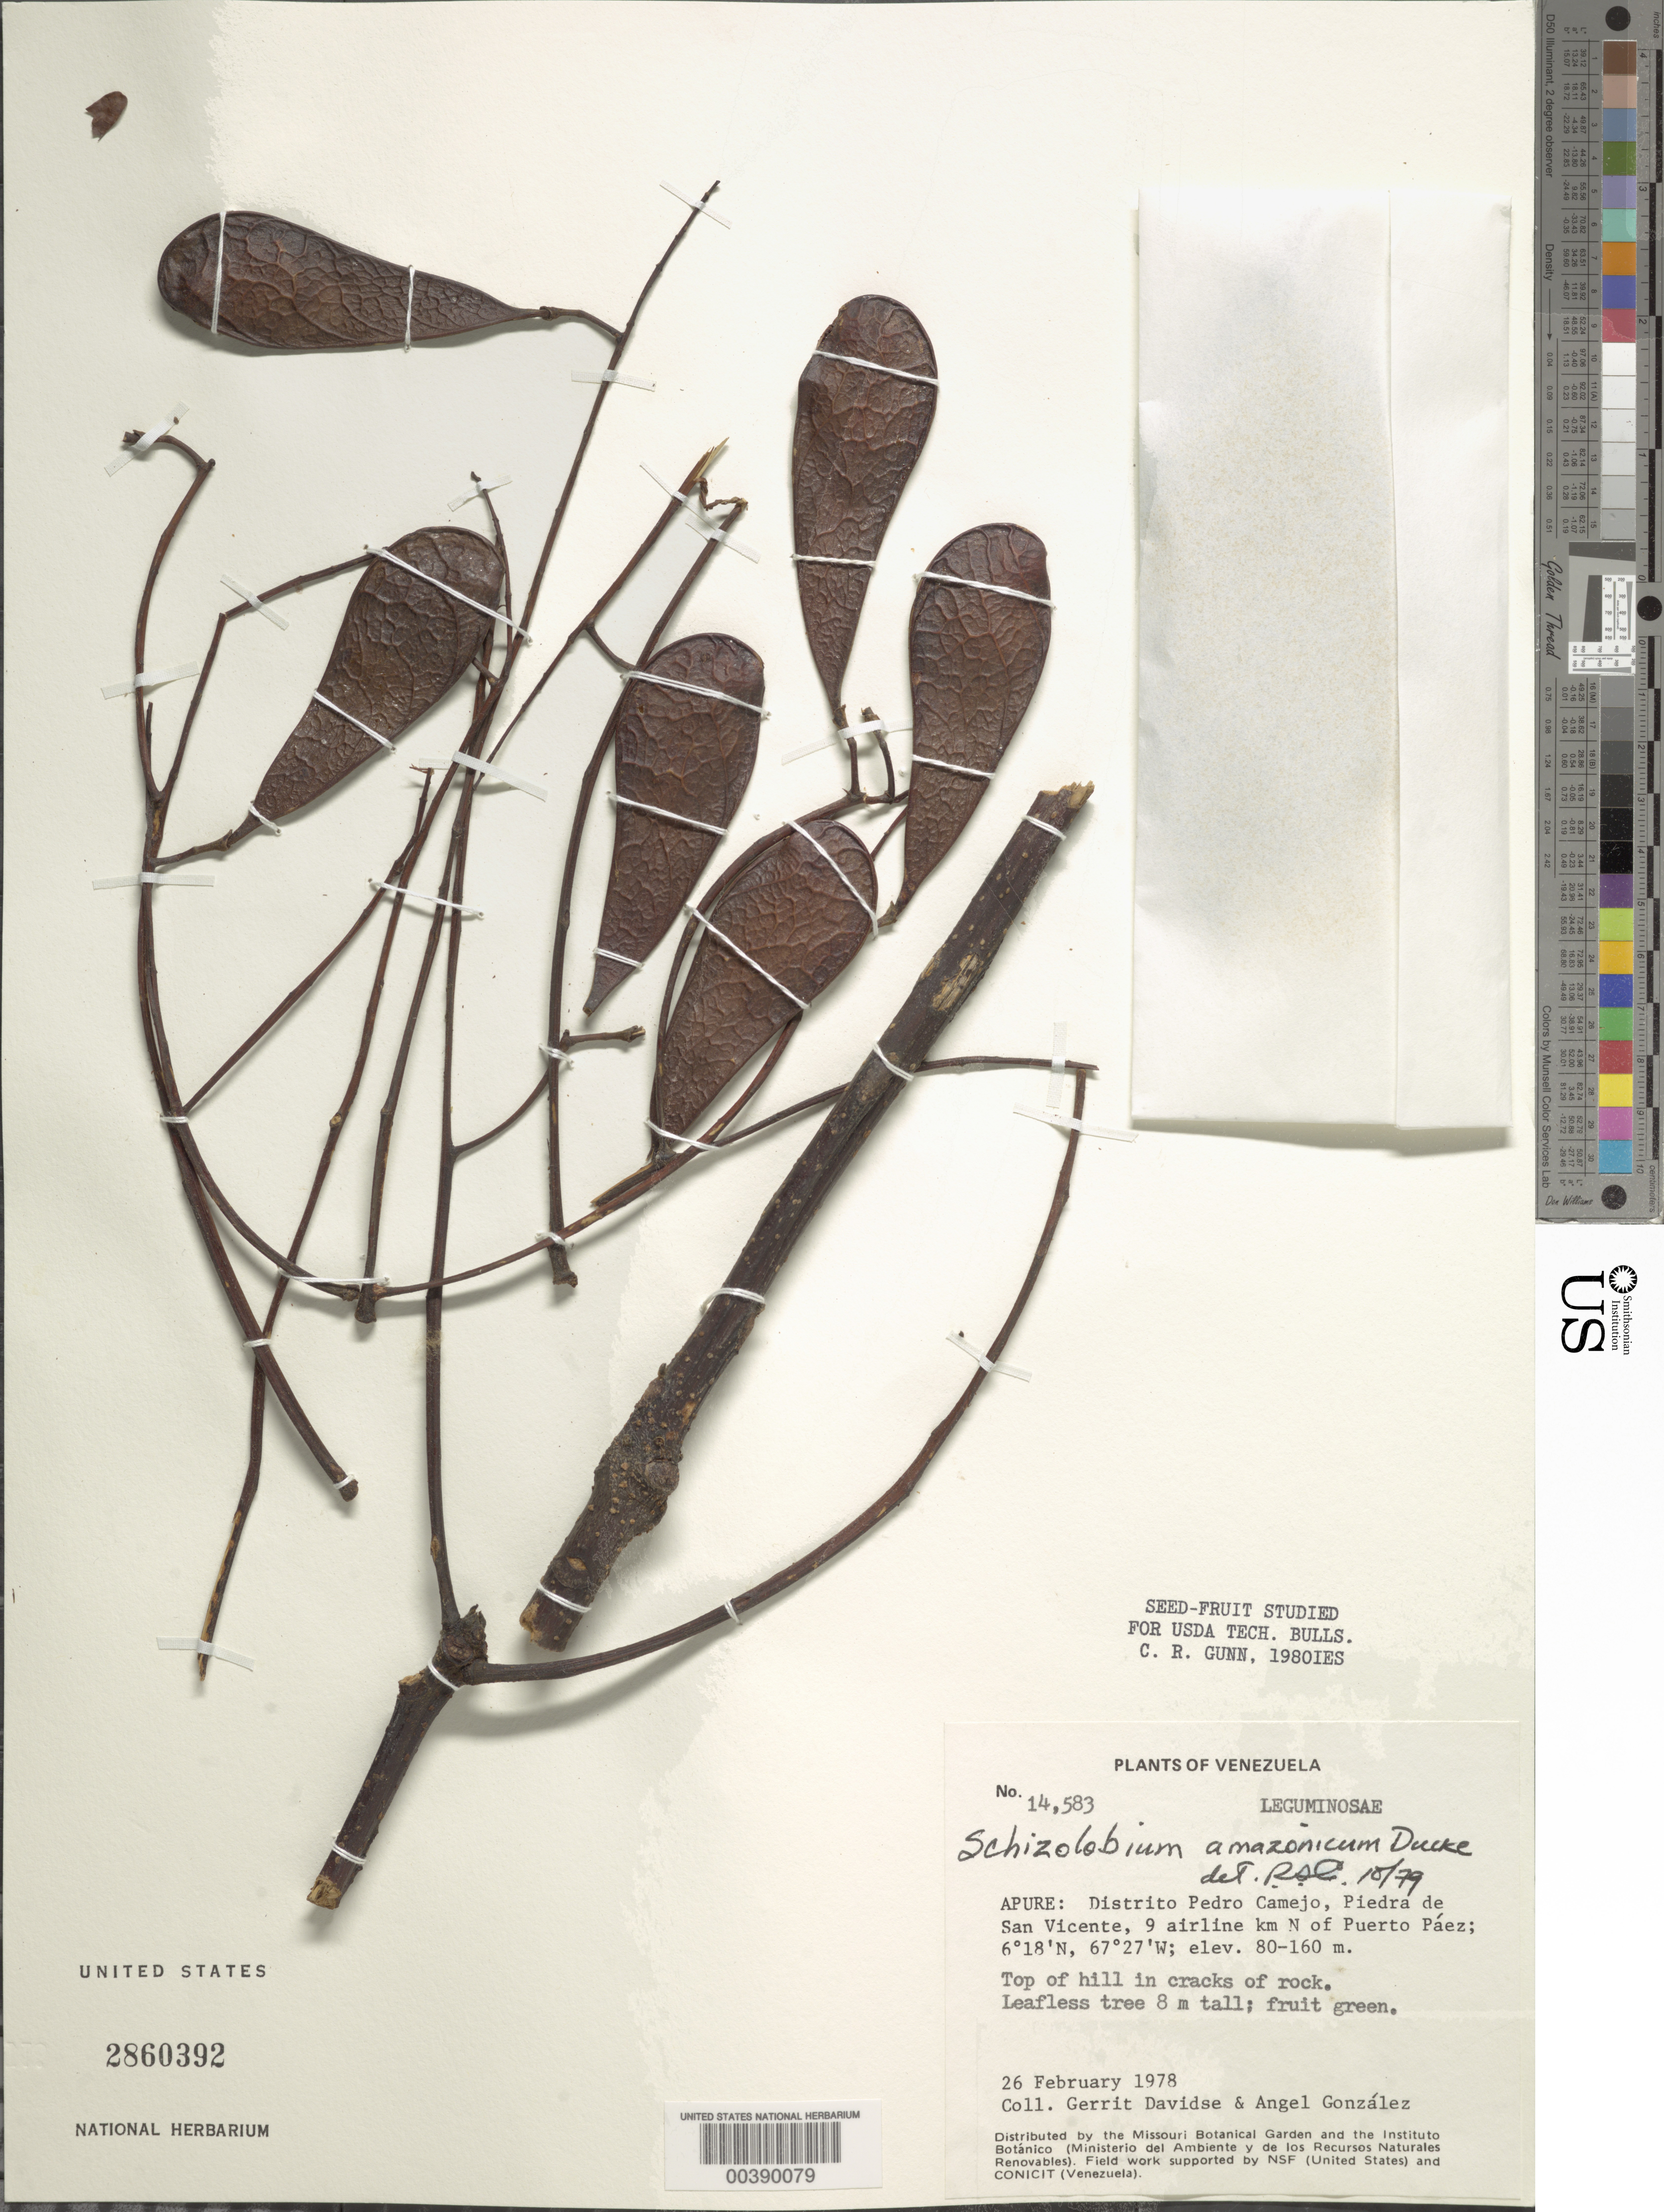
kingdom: Plantae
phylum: Tracheophyta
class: Magnoliopsida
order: Fabales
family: Fabaceae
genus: Schizolobium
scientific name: Schizolobium amazonicum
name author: Ducke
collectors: G. Davidse & A. C. González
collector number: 14583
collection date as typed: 26 Feb 1978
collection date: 1978-02-26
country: Venezuela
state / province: Apure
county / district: Pedro Camejo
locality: Piedra de san vicente, 9 km n of puerto paez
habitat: Top of hill in cracks of rock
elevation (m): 80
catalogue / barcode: US 2860392